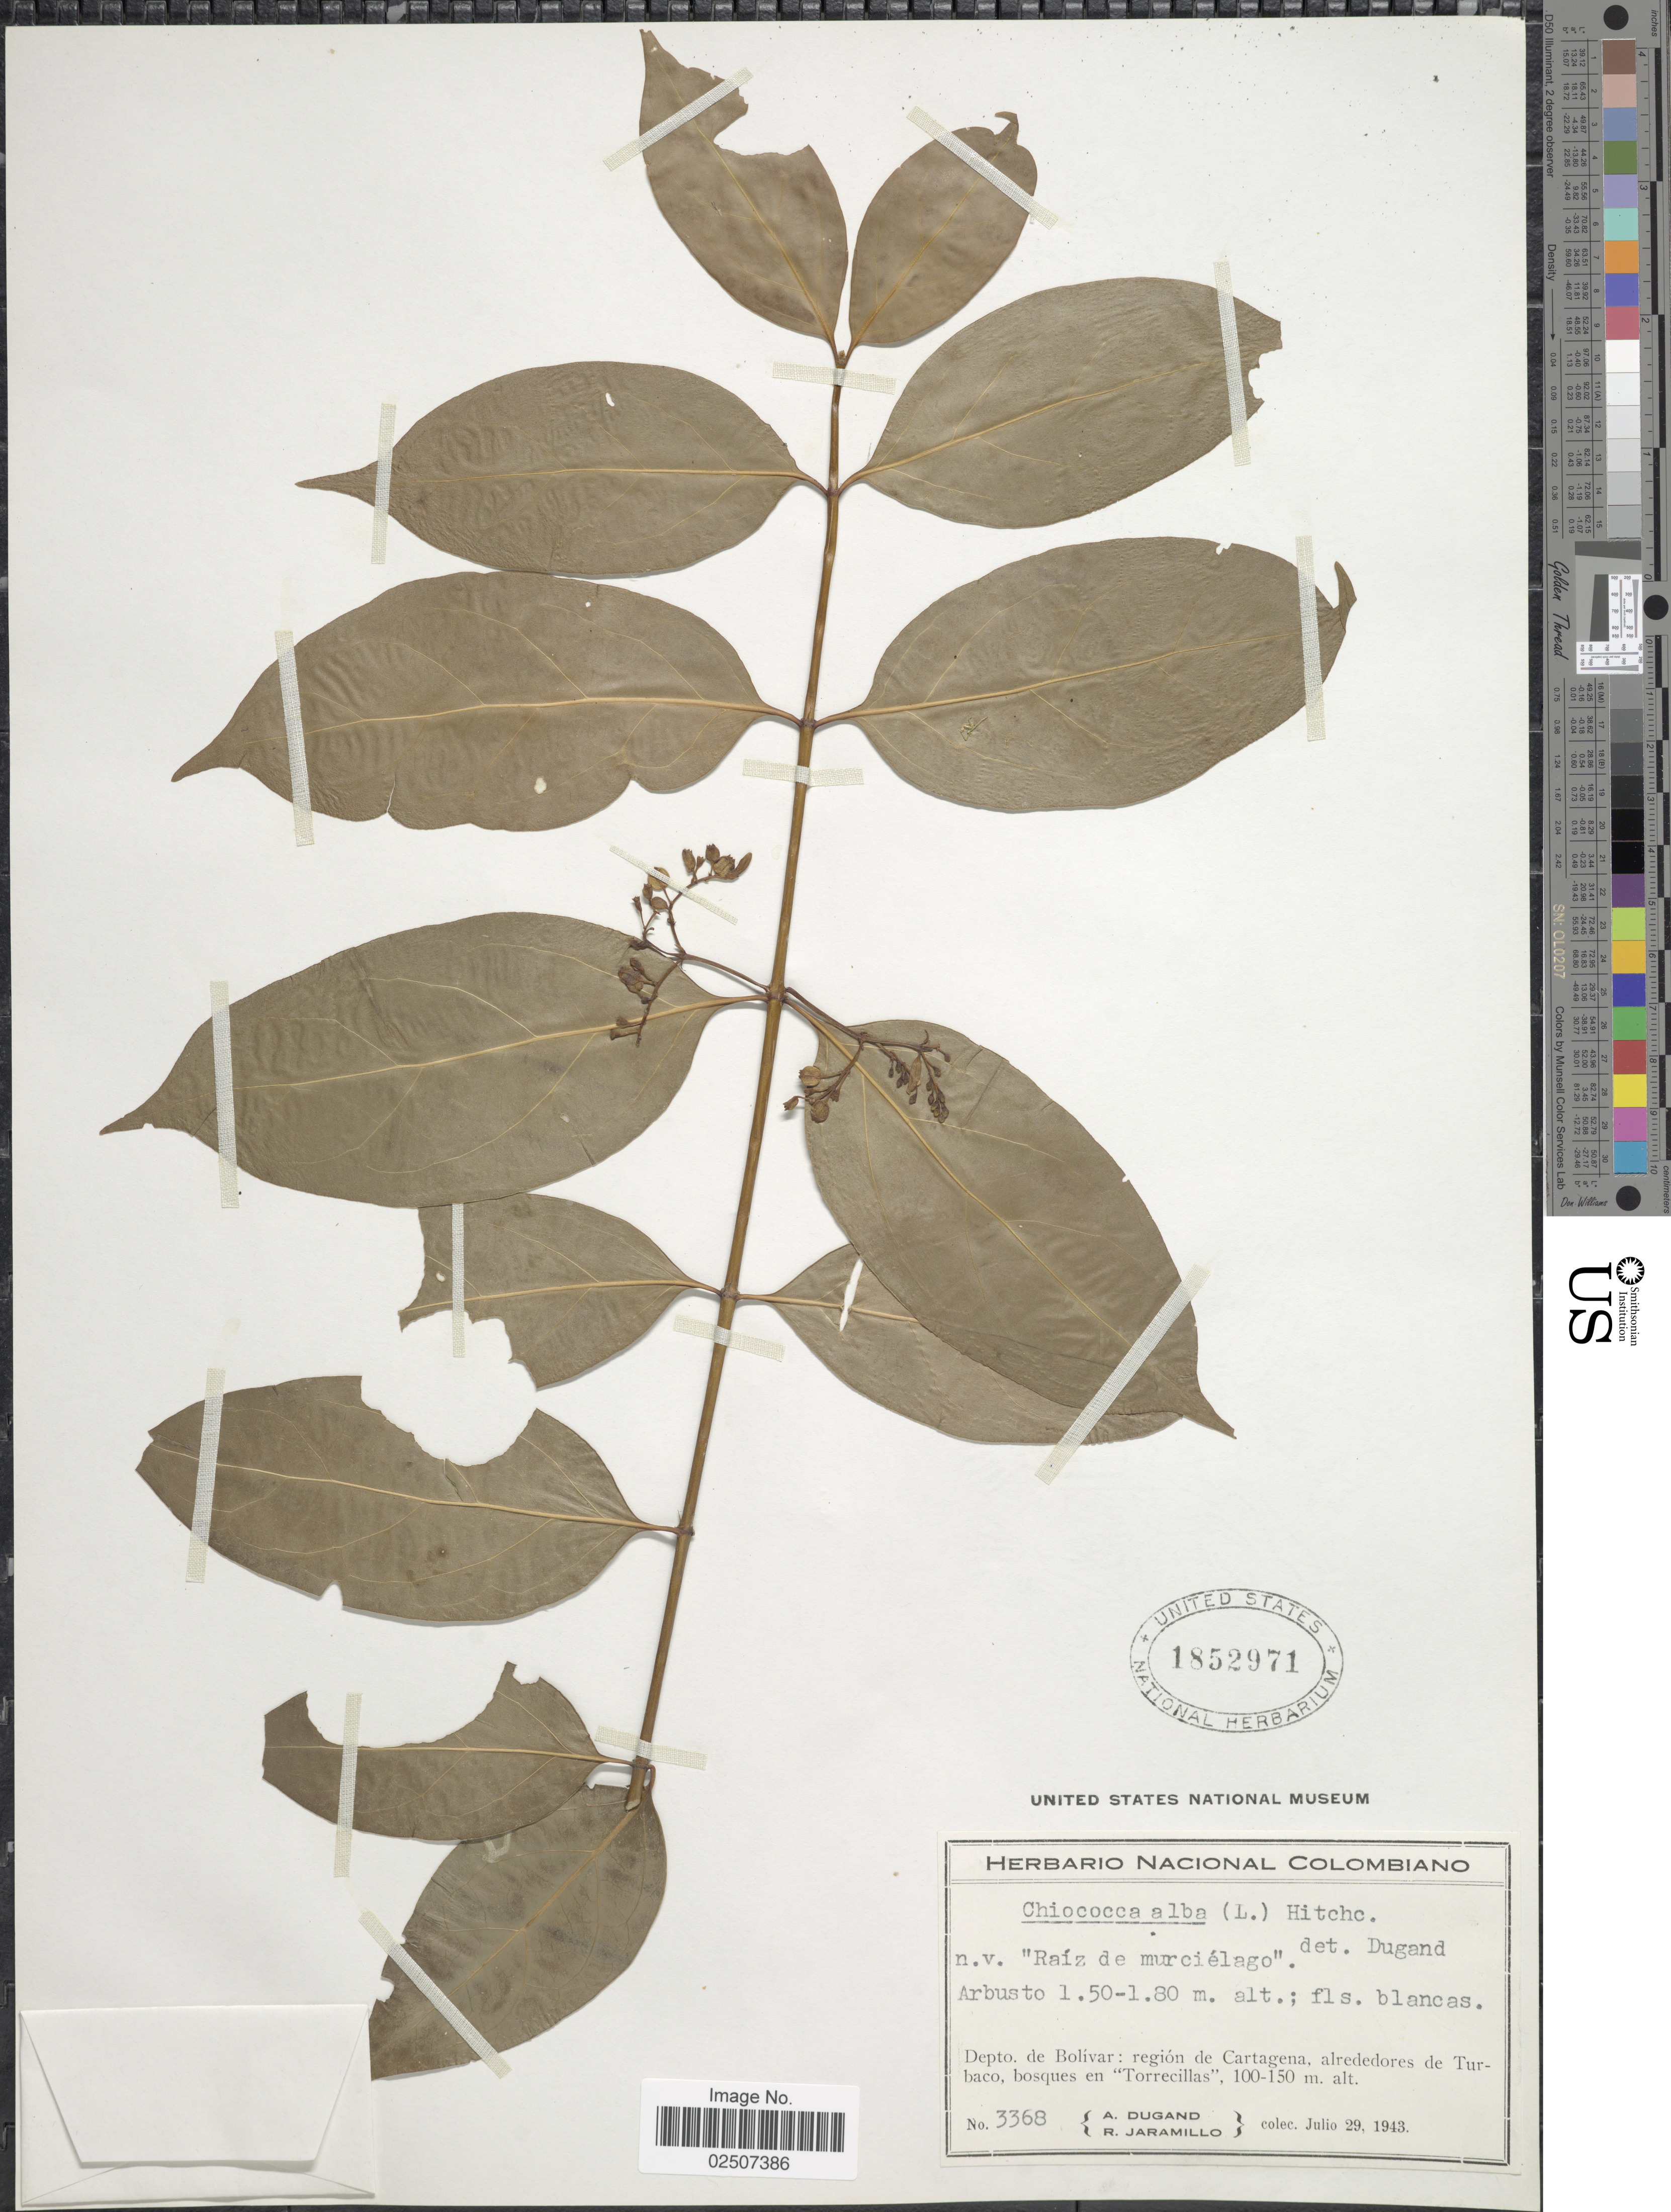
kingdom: Plantae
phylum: Tracheophyta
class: Magnoliopsida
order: Gentianales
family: Rubiaceae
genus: Chiococca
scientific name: Chiococca alba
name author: (L.) Hitchc.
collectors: A. Dugand & R. Jaramillo M.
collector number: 3368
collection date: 1943-07-29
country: Colombia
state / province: Bolívar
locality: Depto. de Bolivar: region de Cartagena, alrededores de Turbaco, bosques en "Torrecillas"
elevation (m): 100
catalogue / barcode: US 1852971